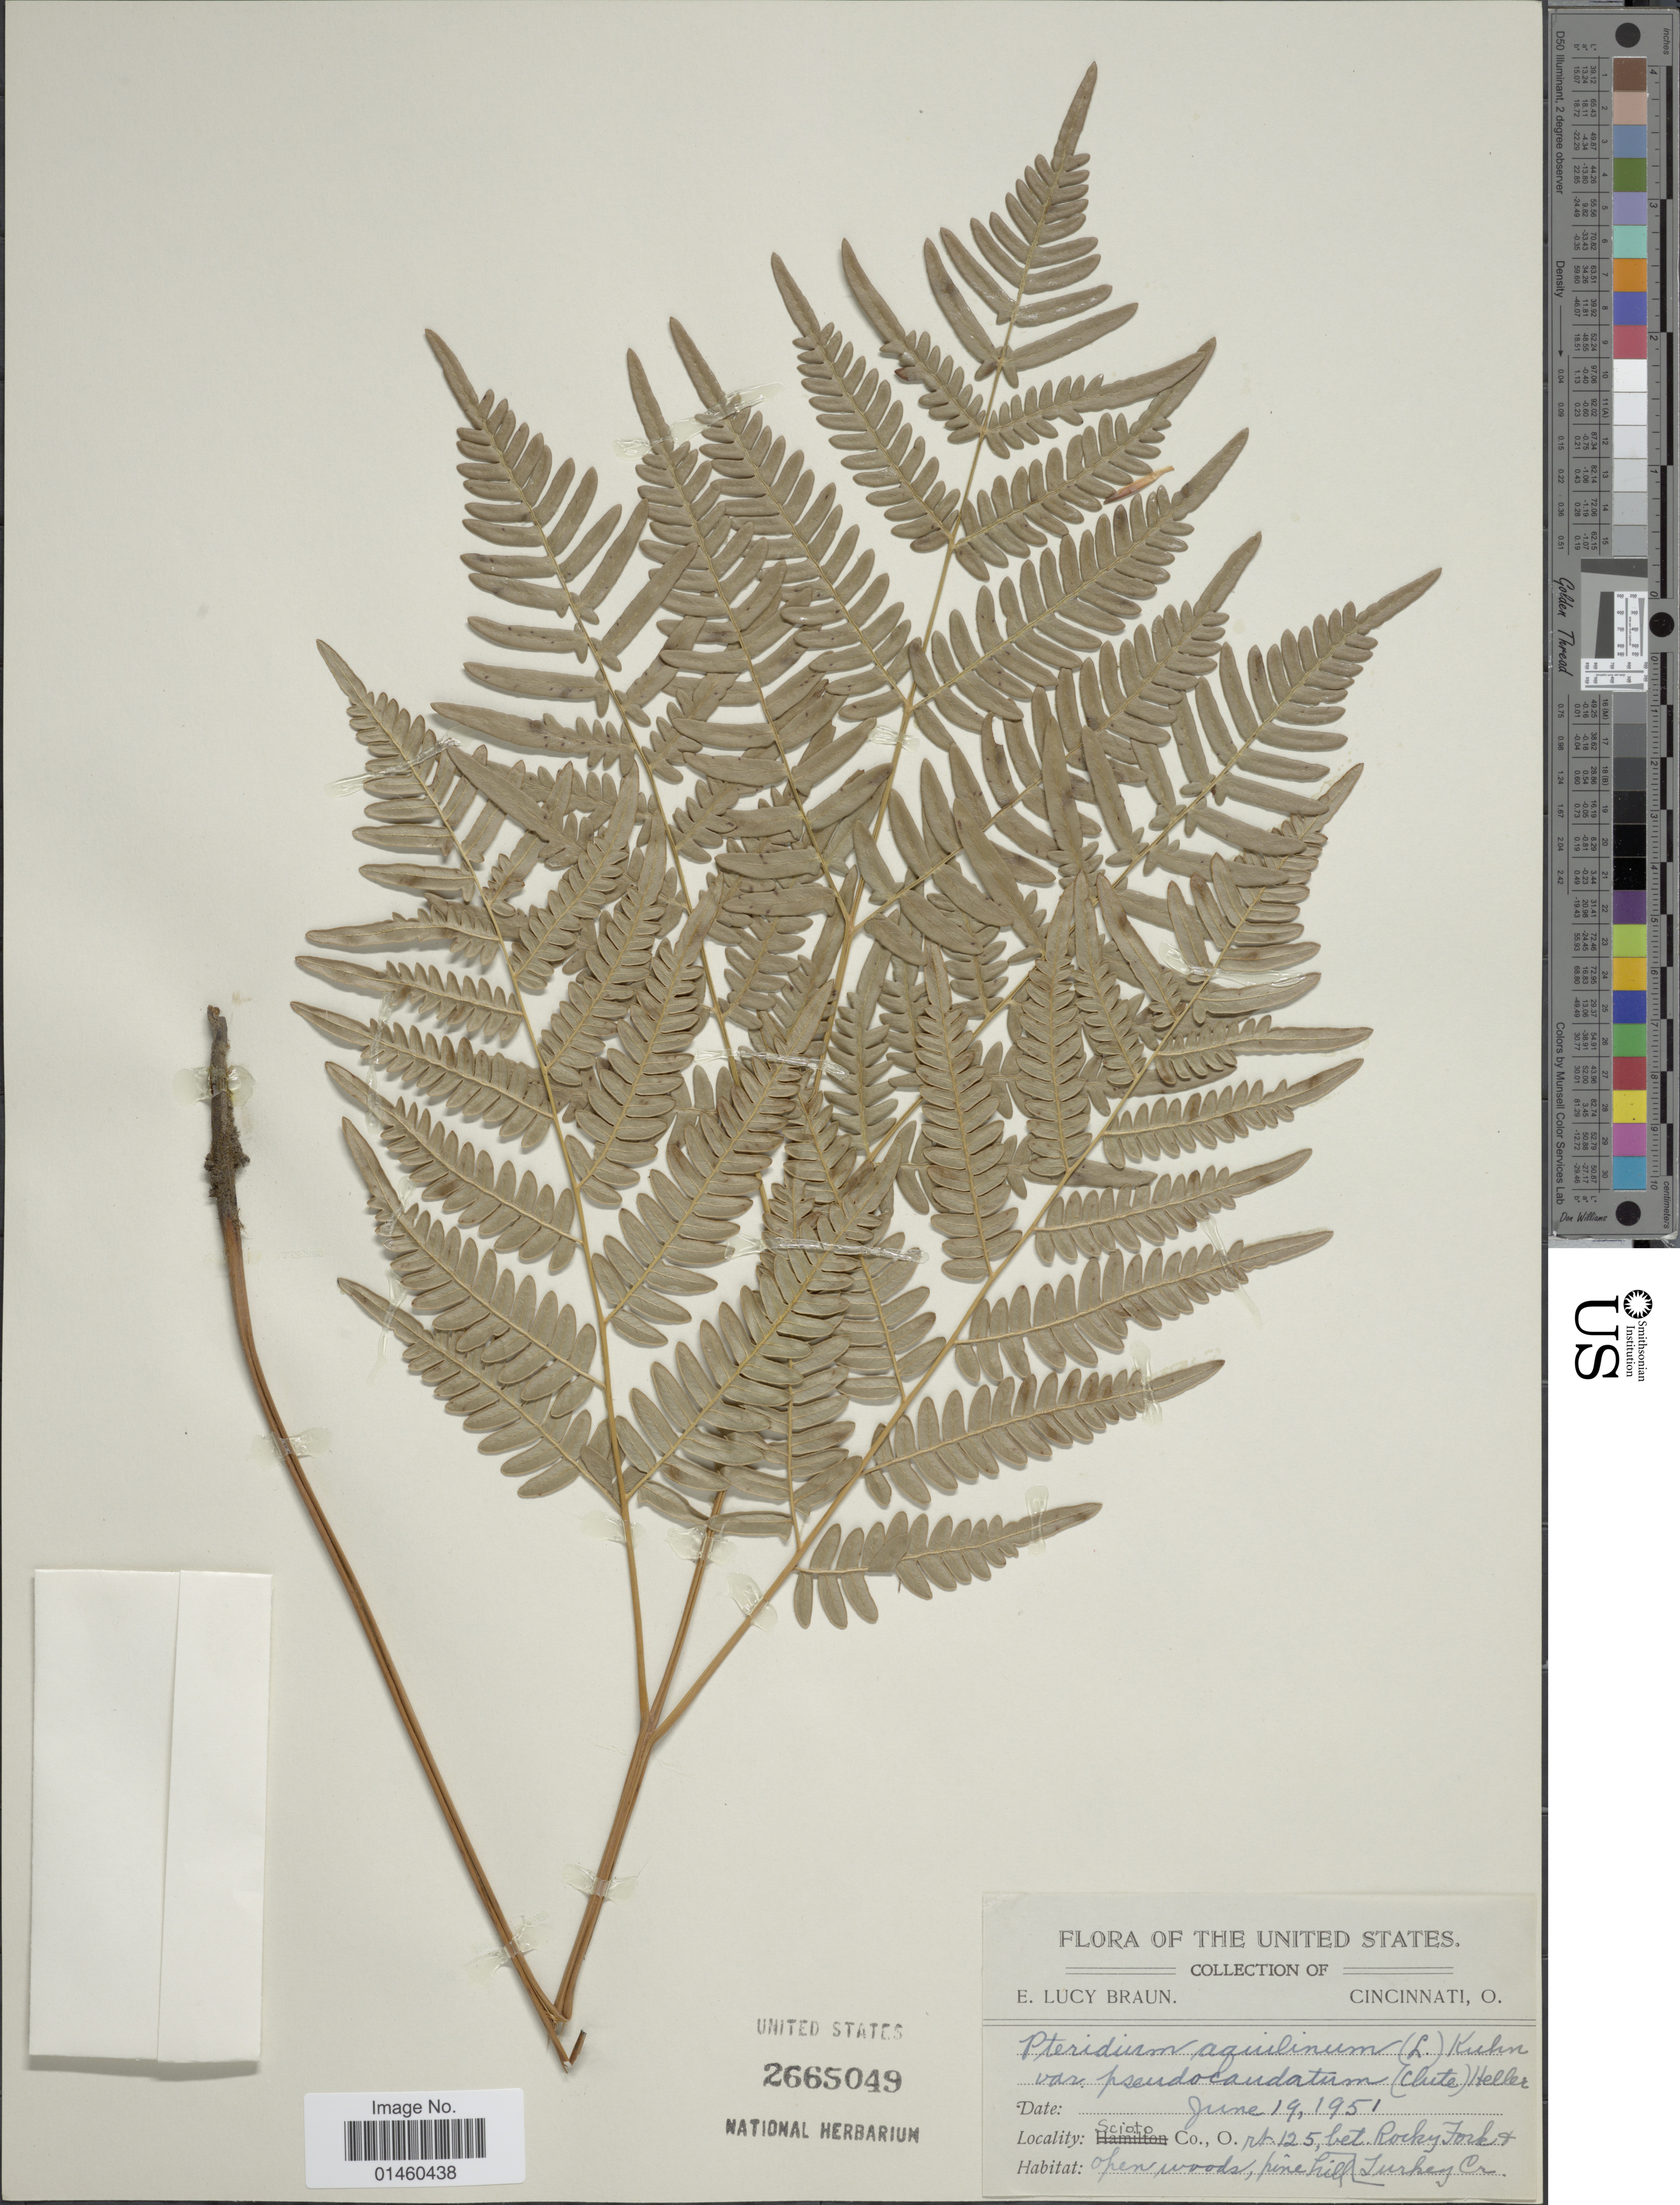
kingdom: Plantae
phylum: Tracheophyta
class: Polypodiopsida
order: Polypodiales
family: Dennstaedtiaceae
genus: Pteridium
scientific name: Pteridium aquilinum var. pseudocaudatum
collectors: E. L. Braun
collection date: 1951-06-19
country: United States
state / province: Ohio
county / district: Scioto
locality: Rt 125, between Rocky Forks and Turkey Cr.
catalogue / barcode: US 2665049